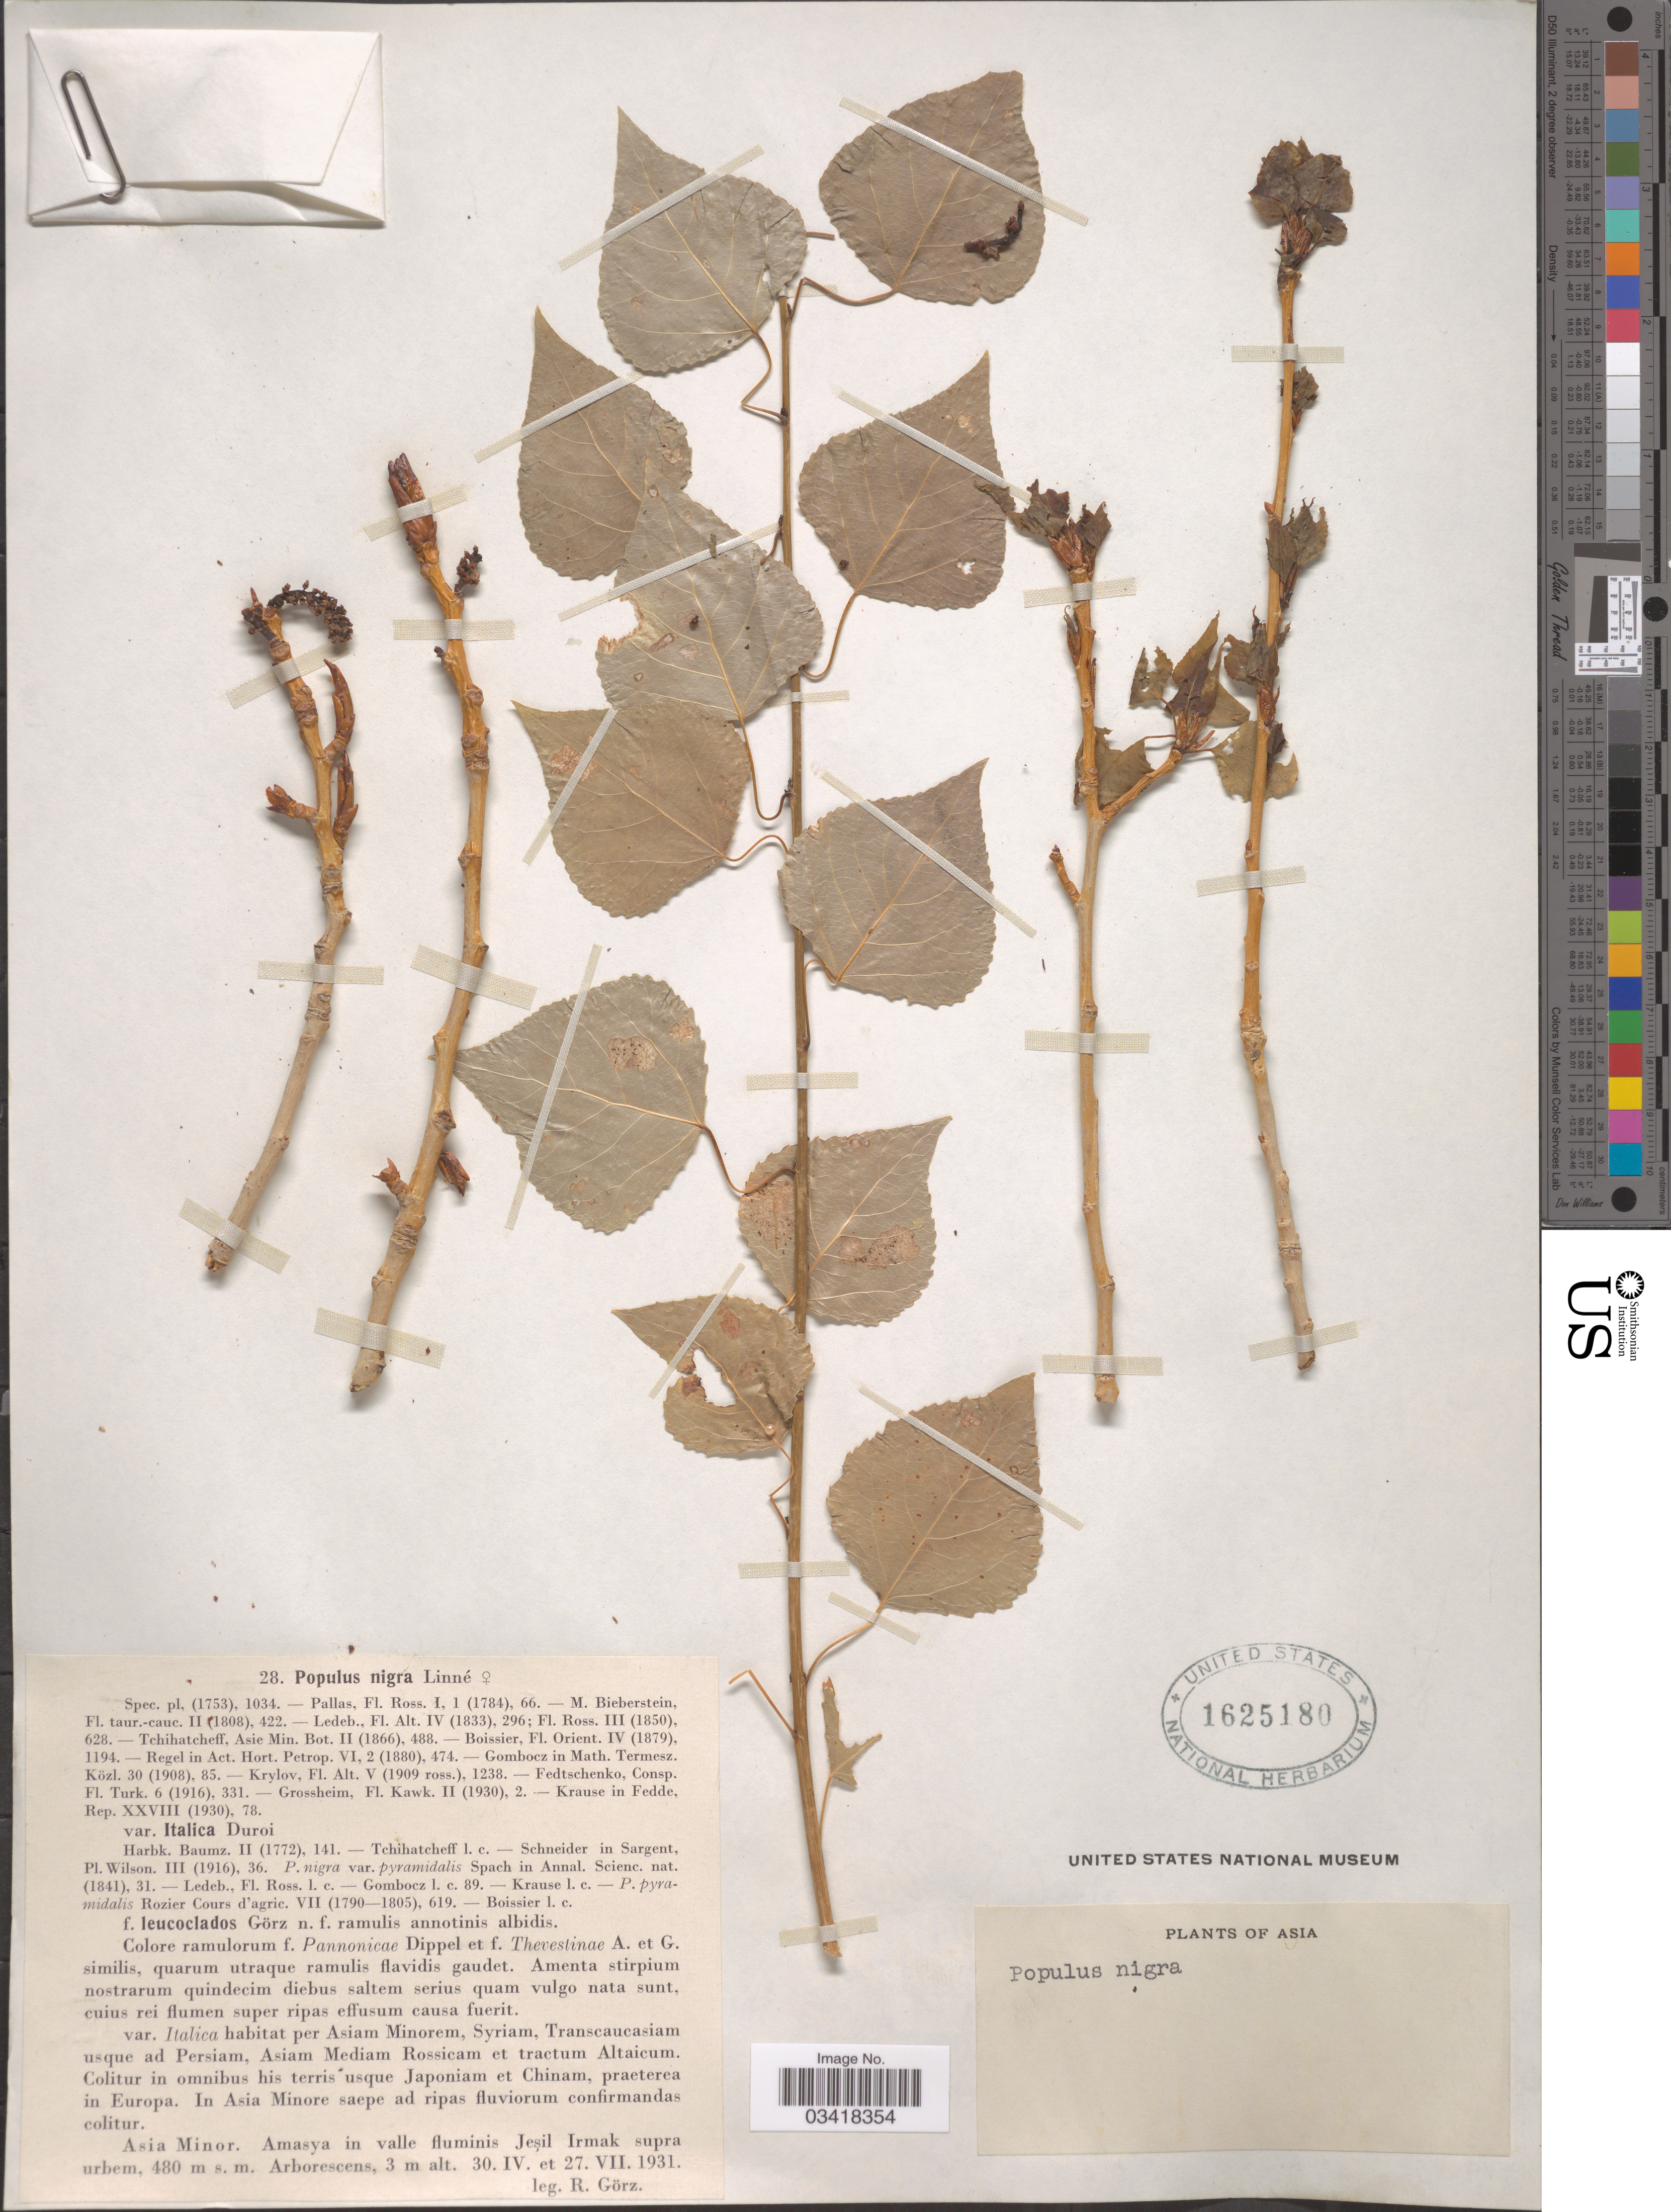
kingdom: Plantae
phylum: Tracheophyta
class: Magnoliopsida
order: Malpighiales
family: Salicaceae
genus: Populus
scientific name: Populus nigra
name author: L.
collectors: R. Görz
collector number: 28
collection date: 1931-04-30/1931-07-27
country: Turkey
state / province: Amasya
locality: Asia Minor. Amasya in valle fluminis Jesil Irmak supra urbem.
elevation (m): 480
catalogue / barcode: US 1625180